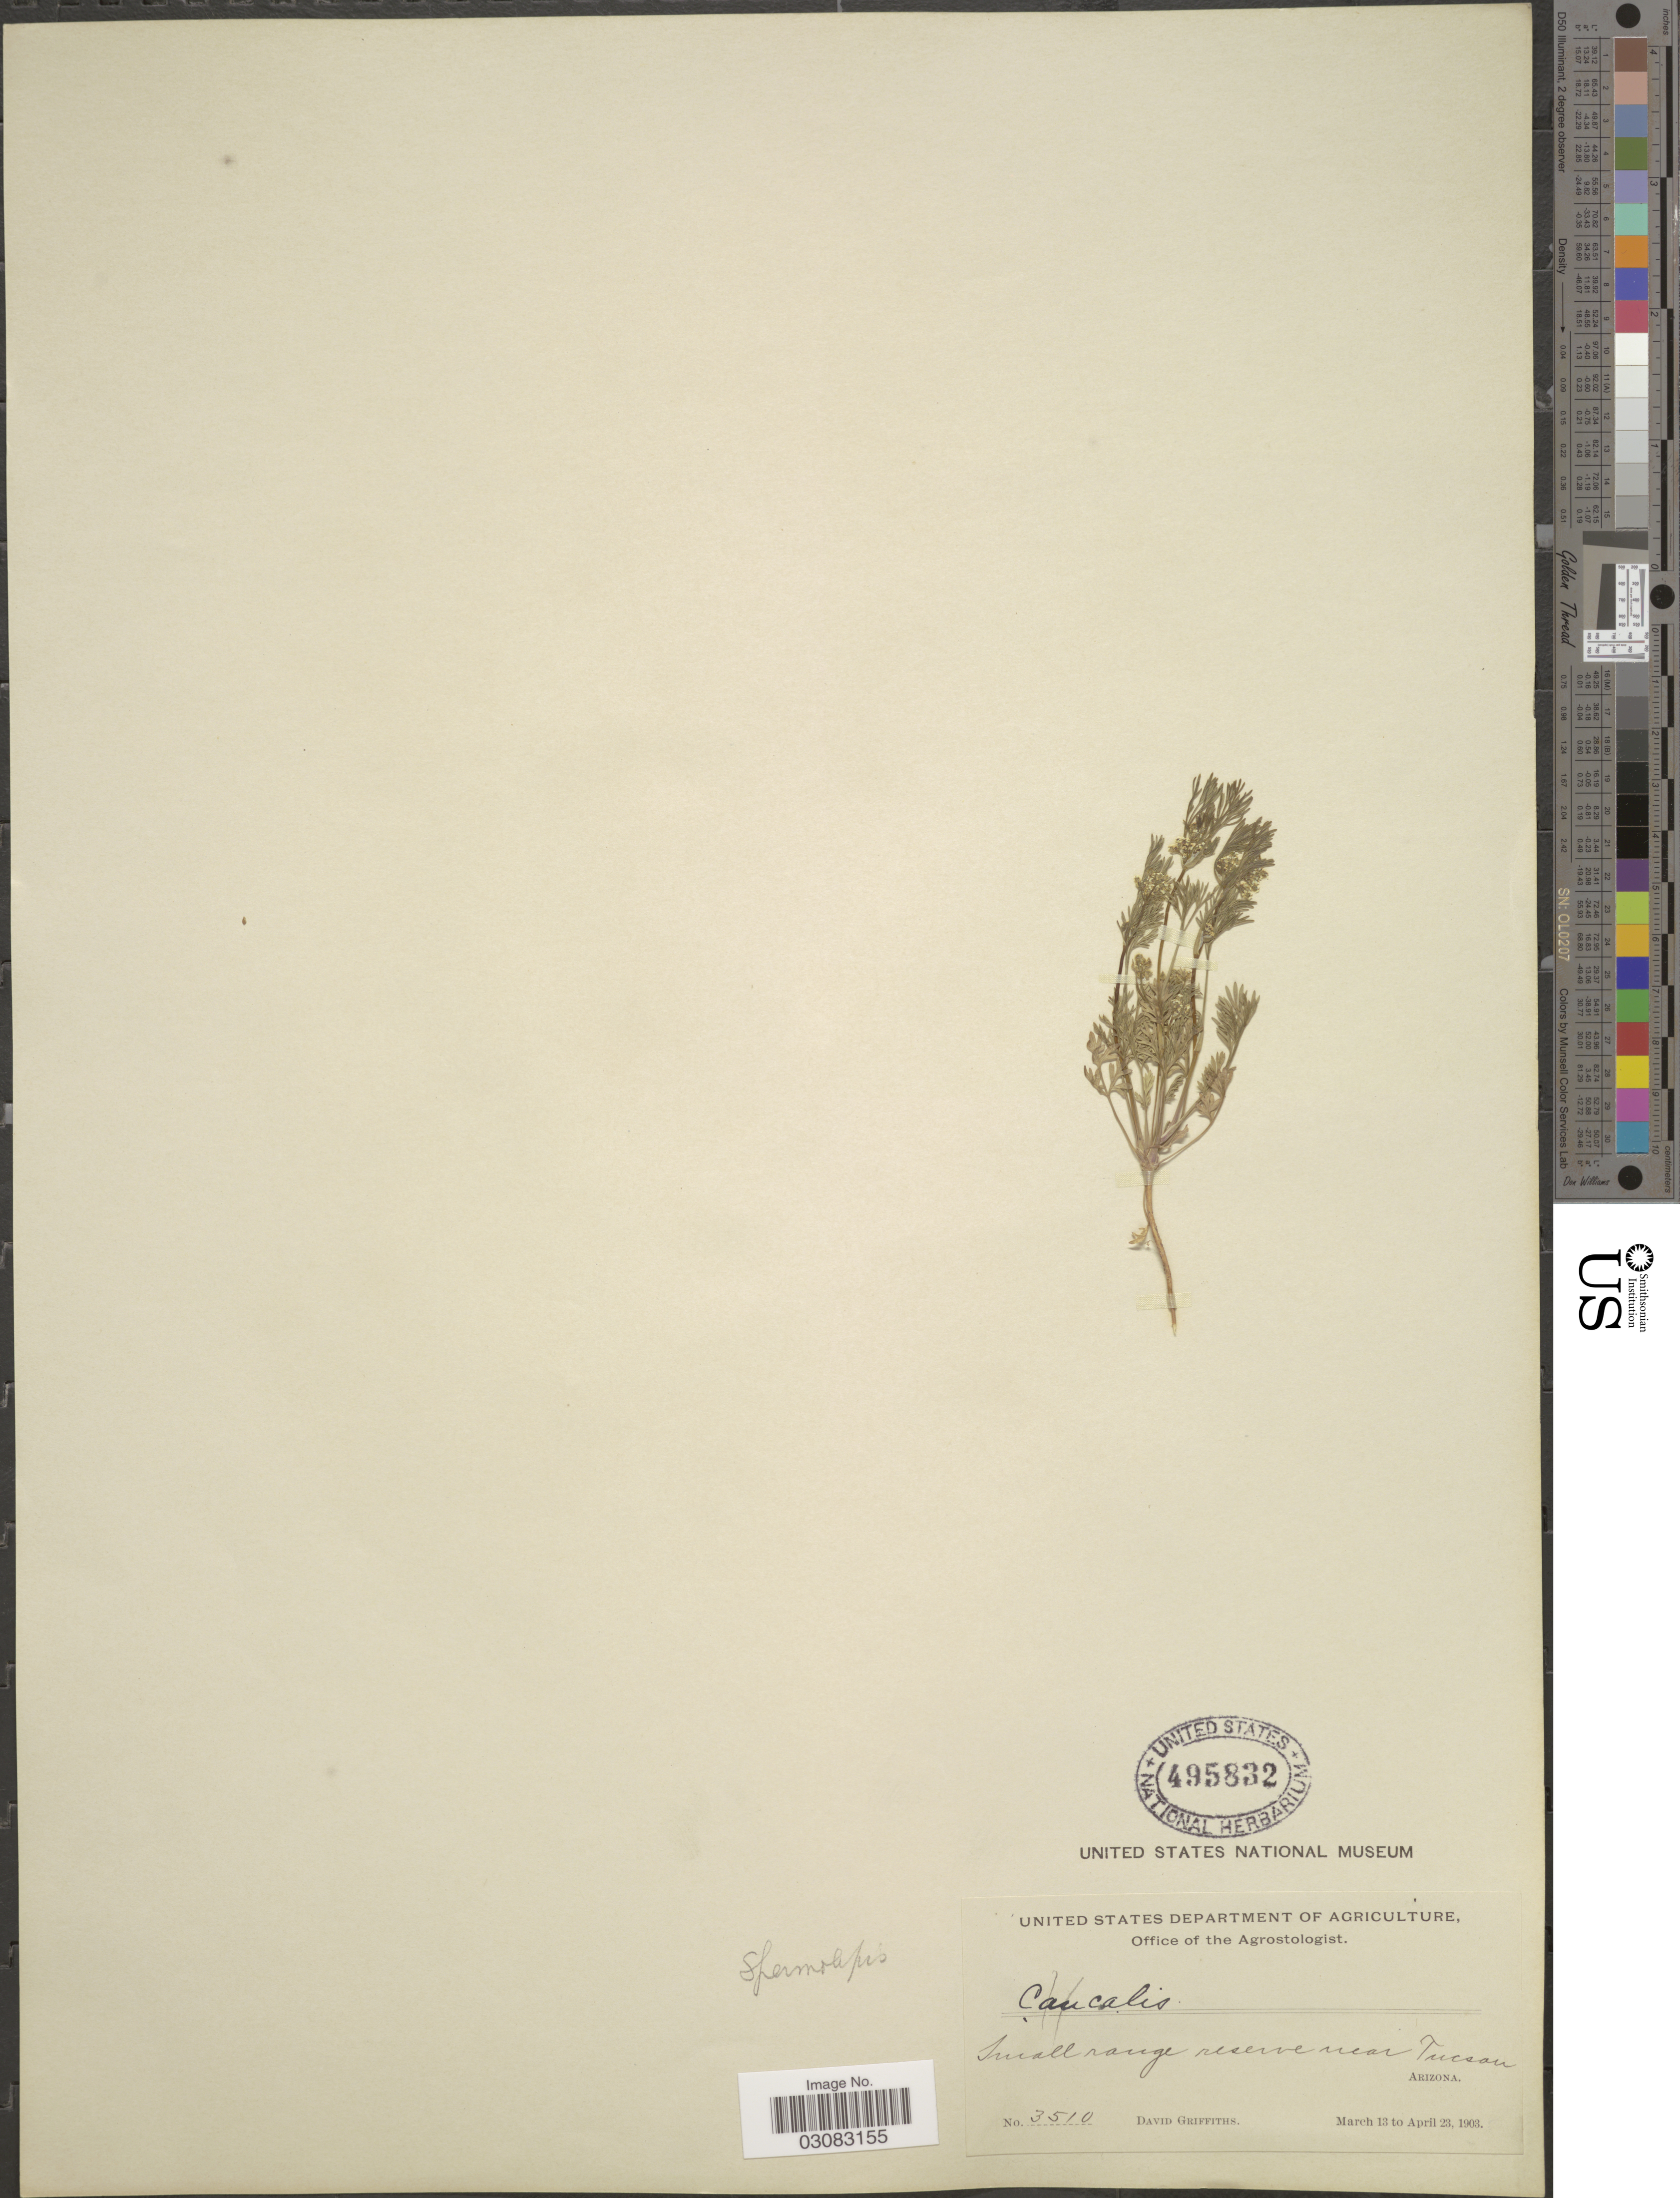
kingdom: Plantae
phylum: Tracheophyta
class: Magnoliopsida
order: Apiales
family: Apiaceae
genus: Spermolepis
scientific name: Spermolepis echinata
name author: (Nutt. ex DC.) A. Heller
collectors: D. Griffiths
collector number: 3510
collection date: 1903-03-13/1903-04-23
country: United States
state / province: Arizona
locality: Small range reserve near Tucson.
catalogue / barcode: US 495832